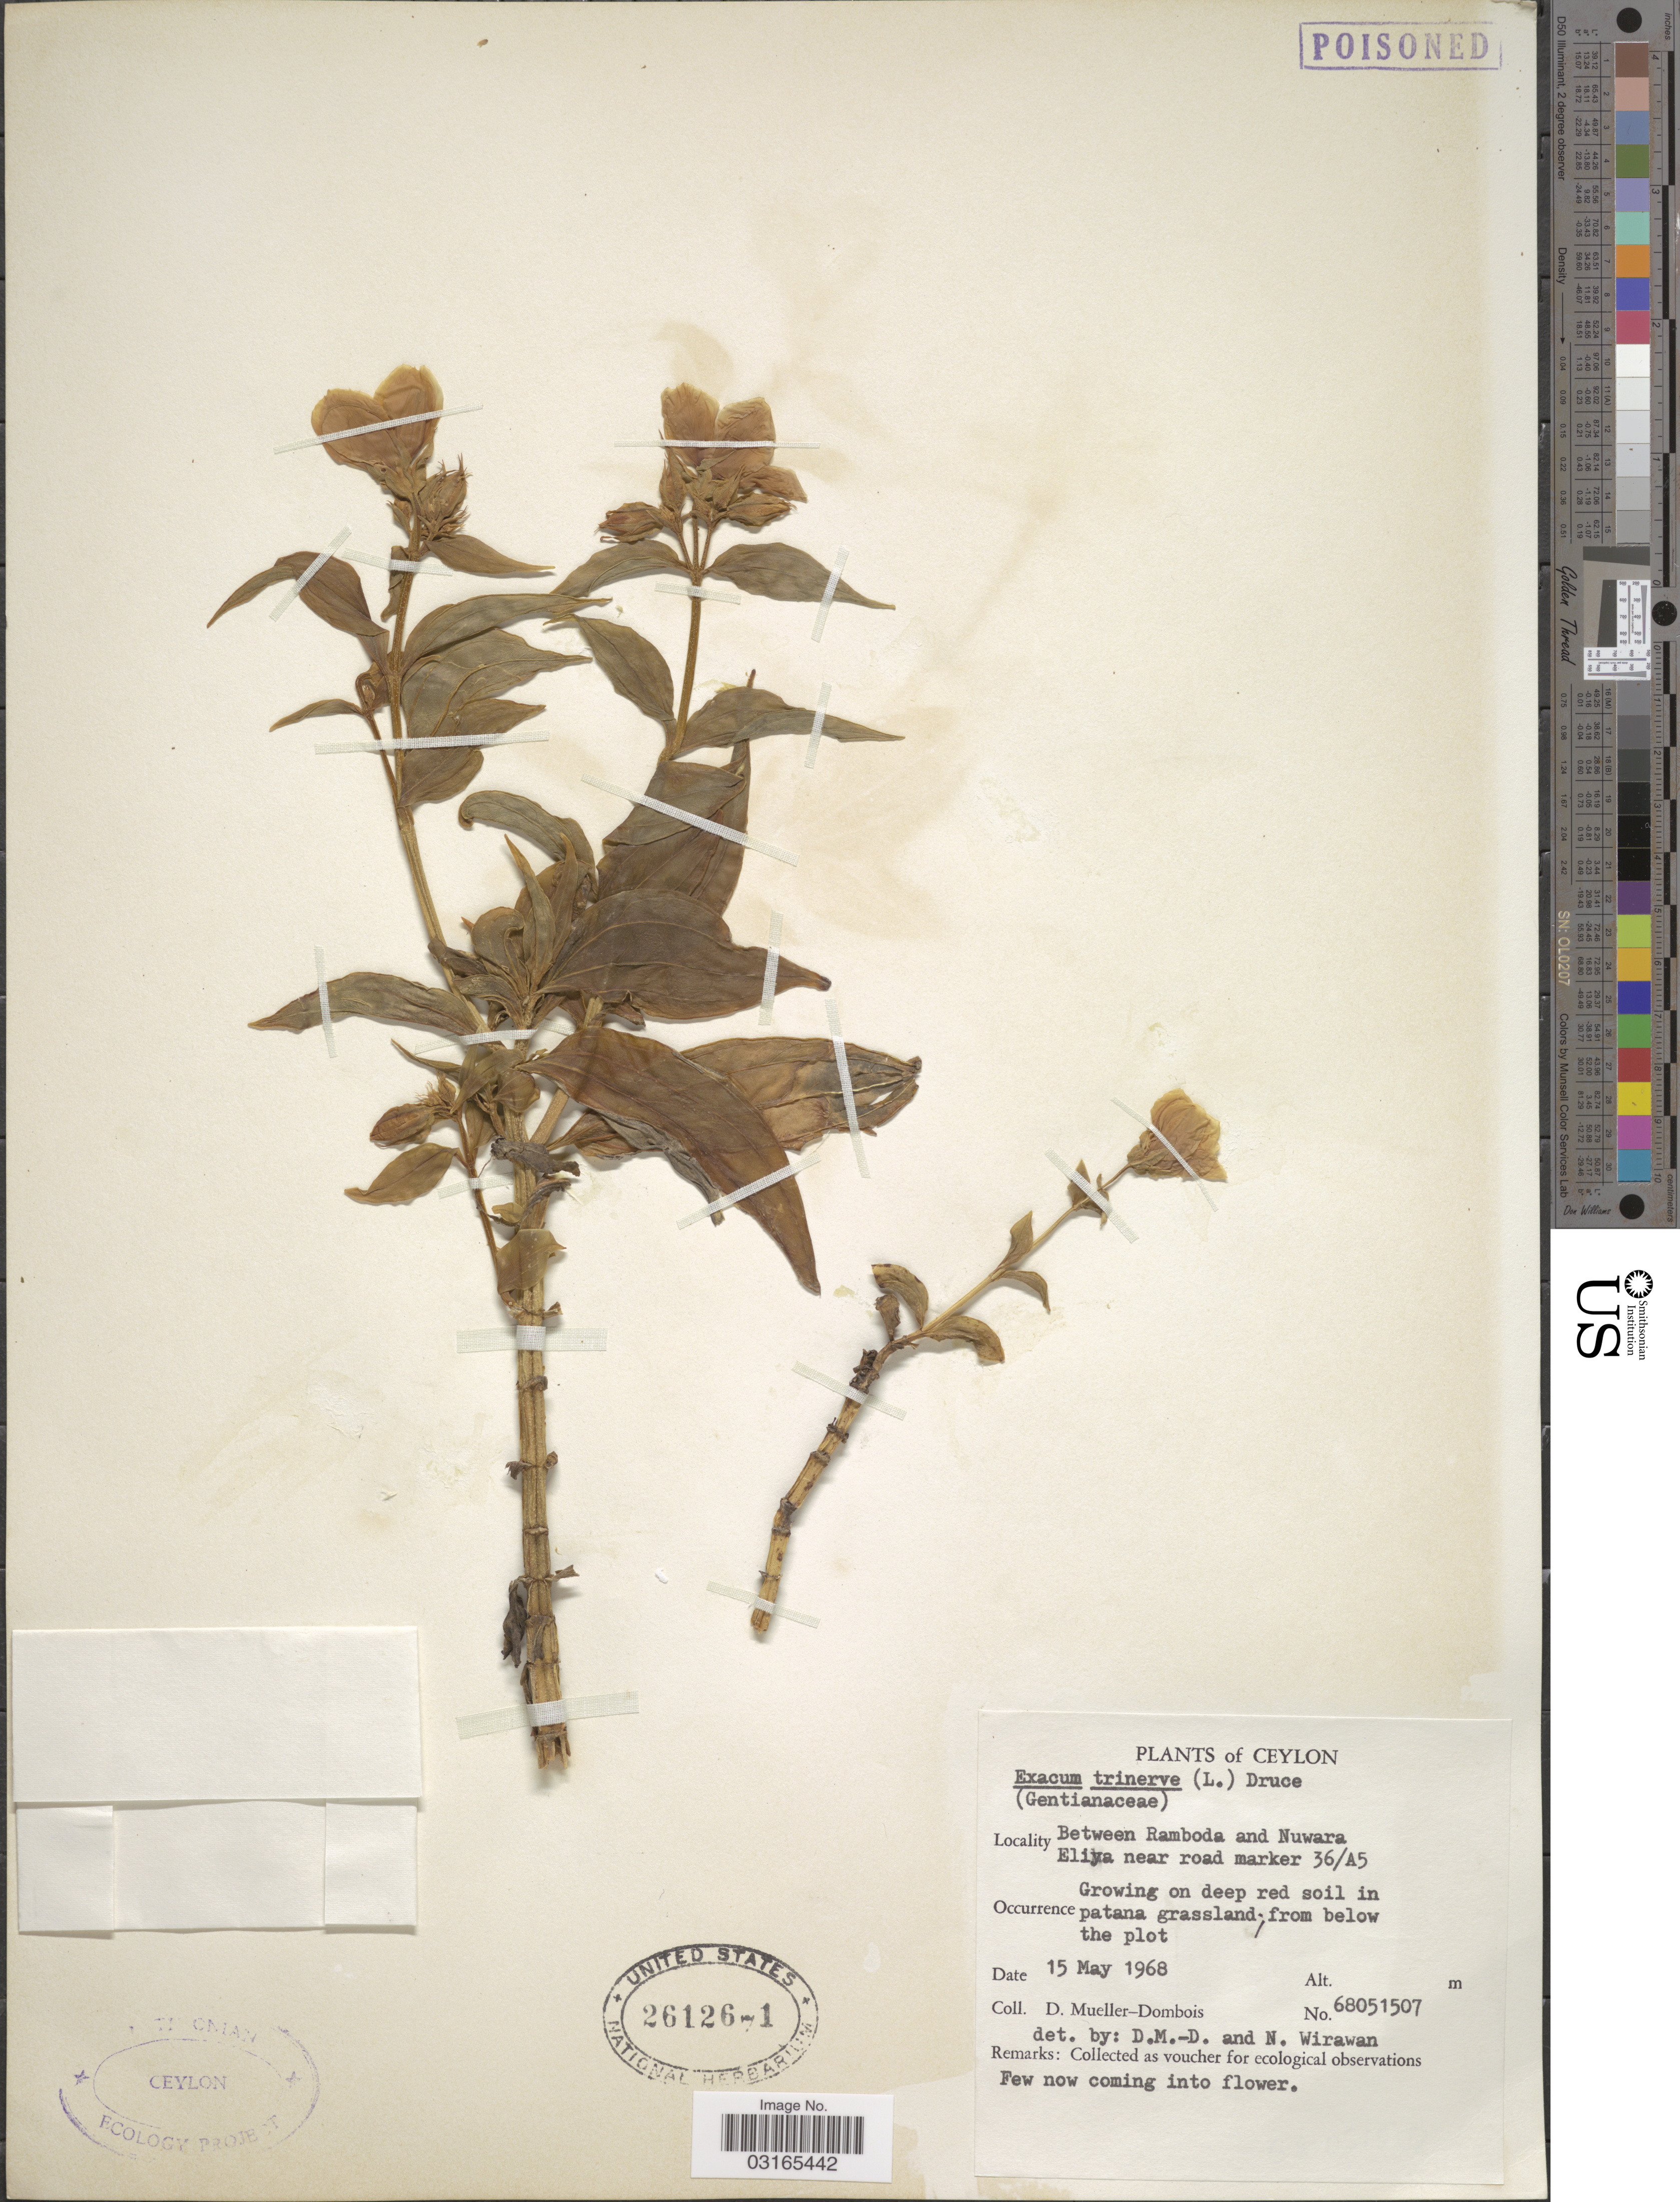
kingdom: Plantae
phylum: Tracheophyta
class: Magnoliopsida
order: Gentianales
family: Gentianaceae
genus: Exacum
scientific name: Exacum trinervium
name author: (L.) Druce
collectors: D. Mueller-Dombois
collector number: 68051507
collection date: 1968-05-15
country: Sri Lanka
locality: Ceylon. Between Ramboda and Nuwara Eliya near road marker 36/A5.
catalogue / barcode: US 2612671